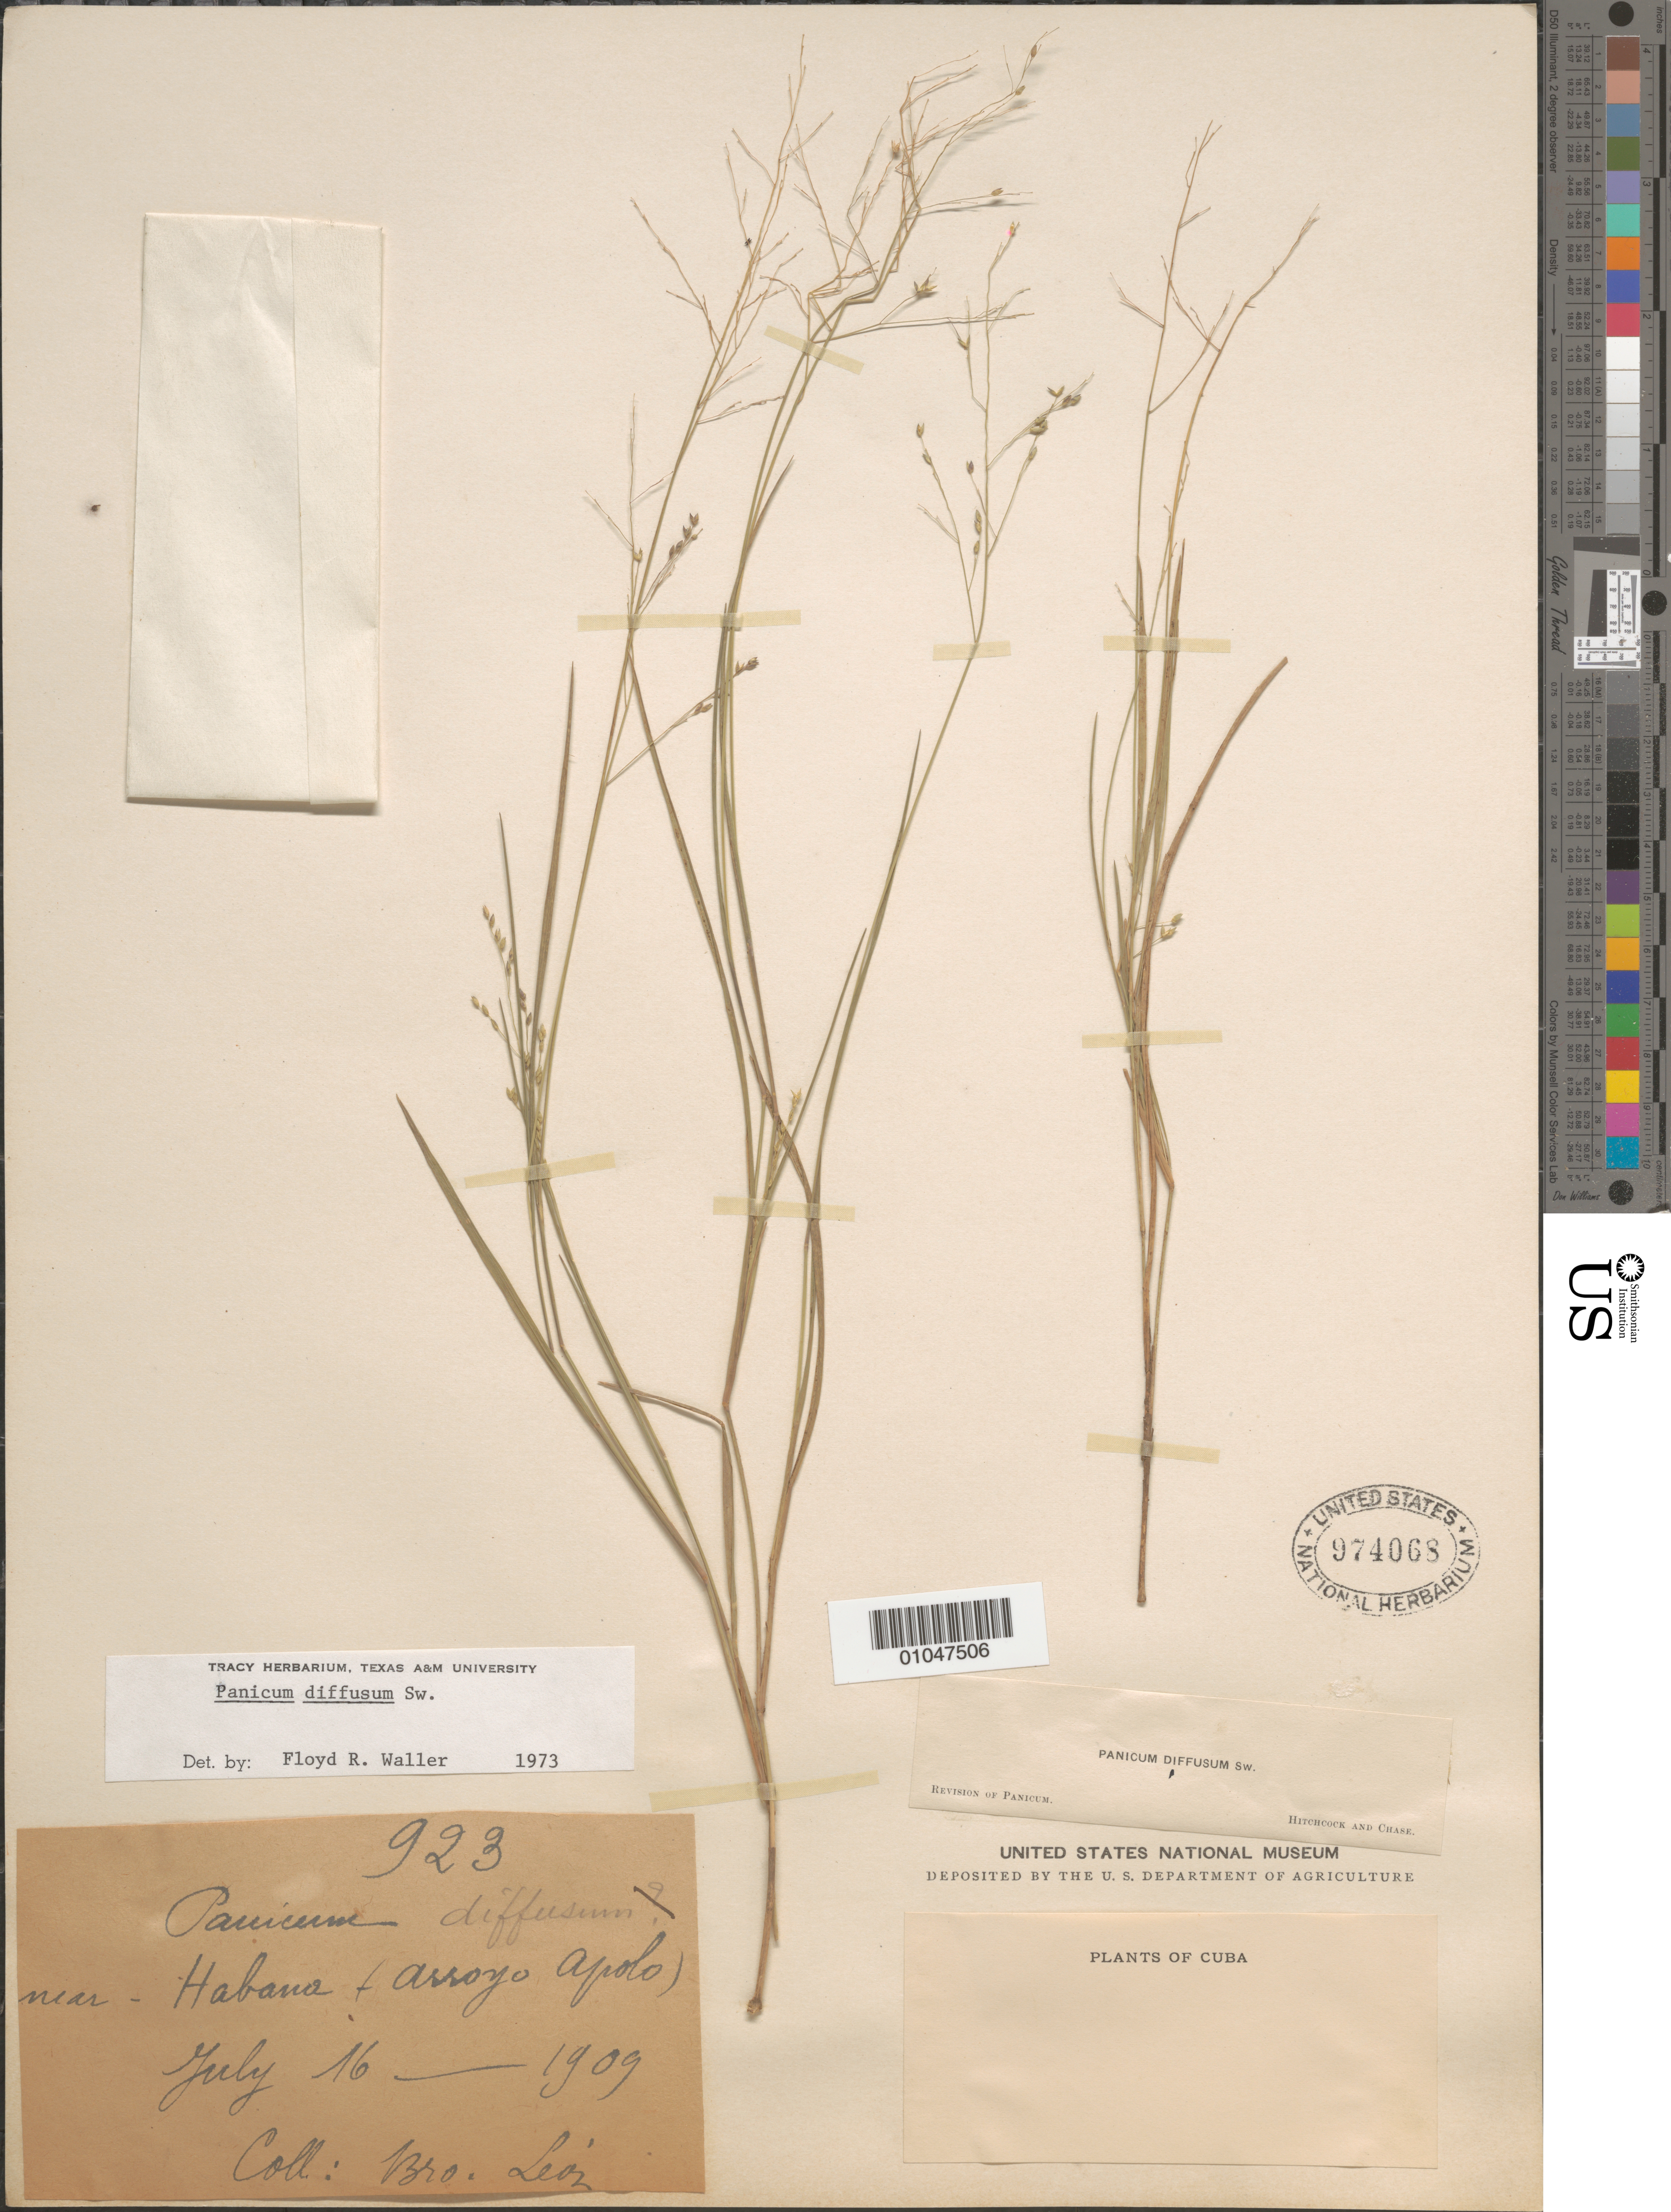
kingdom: Plantae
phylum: Tracheophyta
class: Liliopsida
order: Poales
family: Poaceae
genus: Panicum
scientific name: Panicum diffusum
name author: Sw.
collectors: Bro. León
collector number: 923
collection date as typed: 16 Jul 1909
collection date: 1909-07-16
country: Cuba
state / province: La Habana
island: Cuba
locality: near Habana (Arroyo Apollo)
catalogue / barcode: US 974068